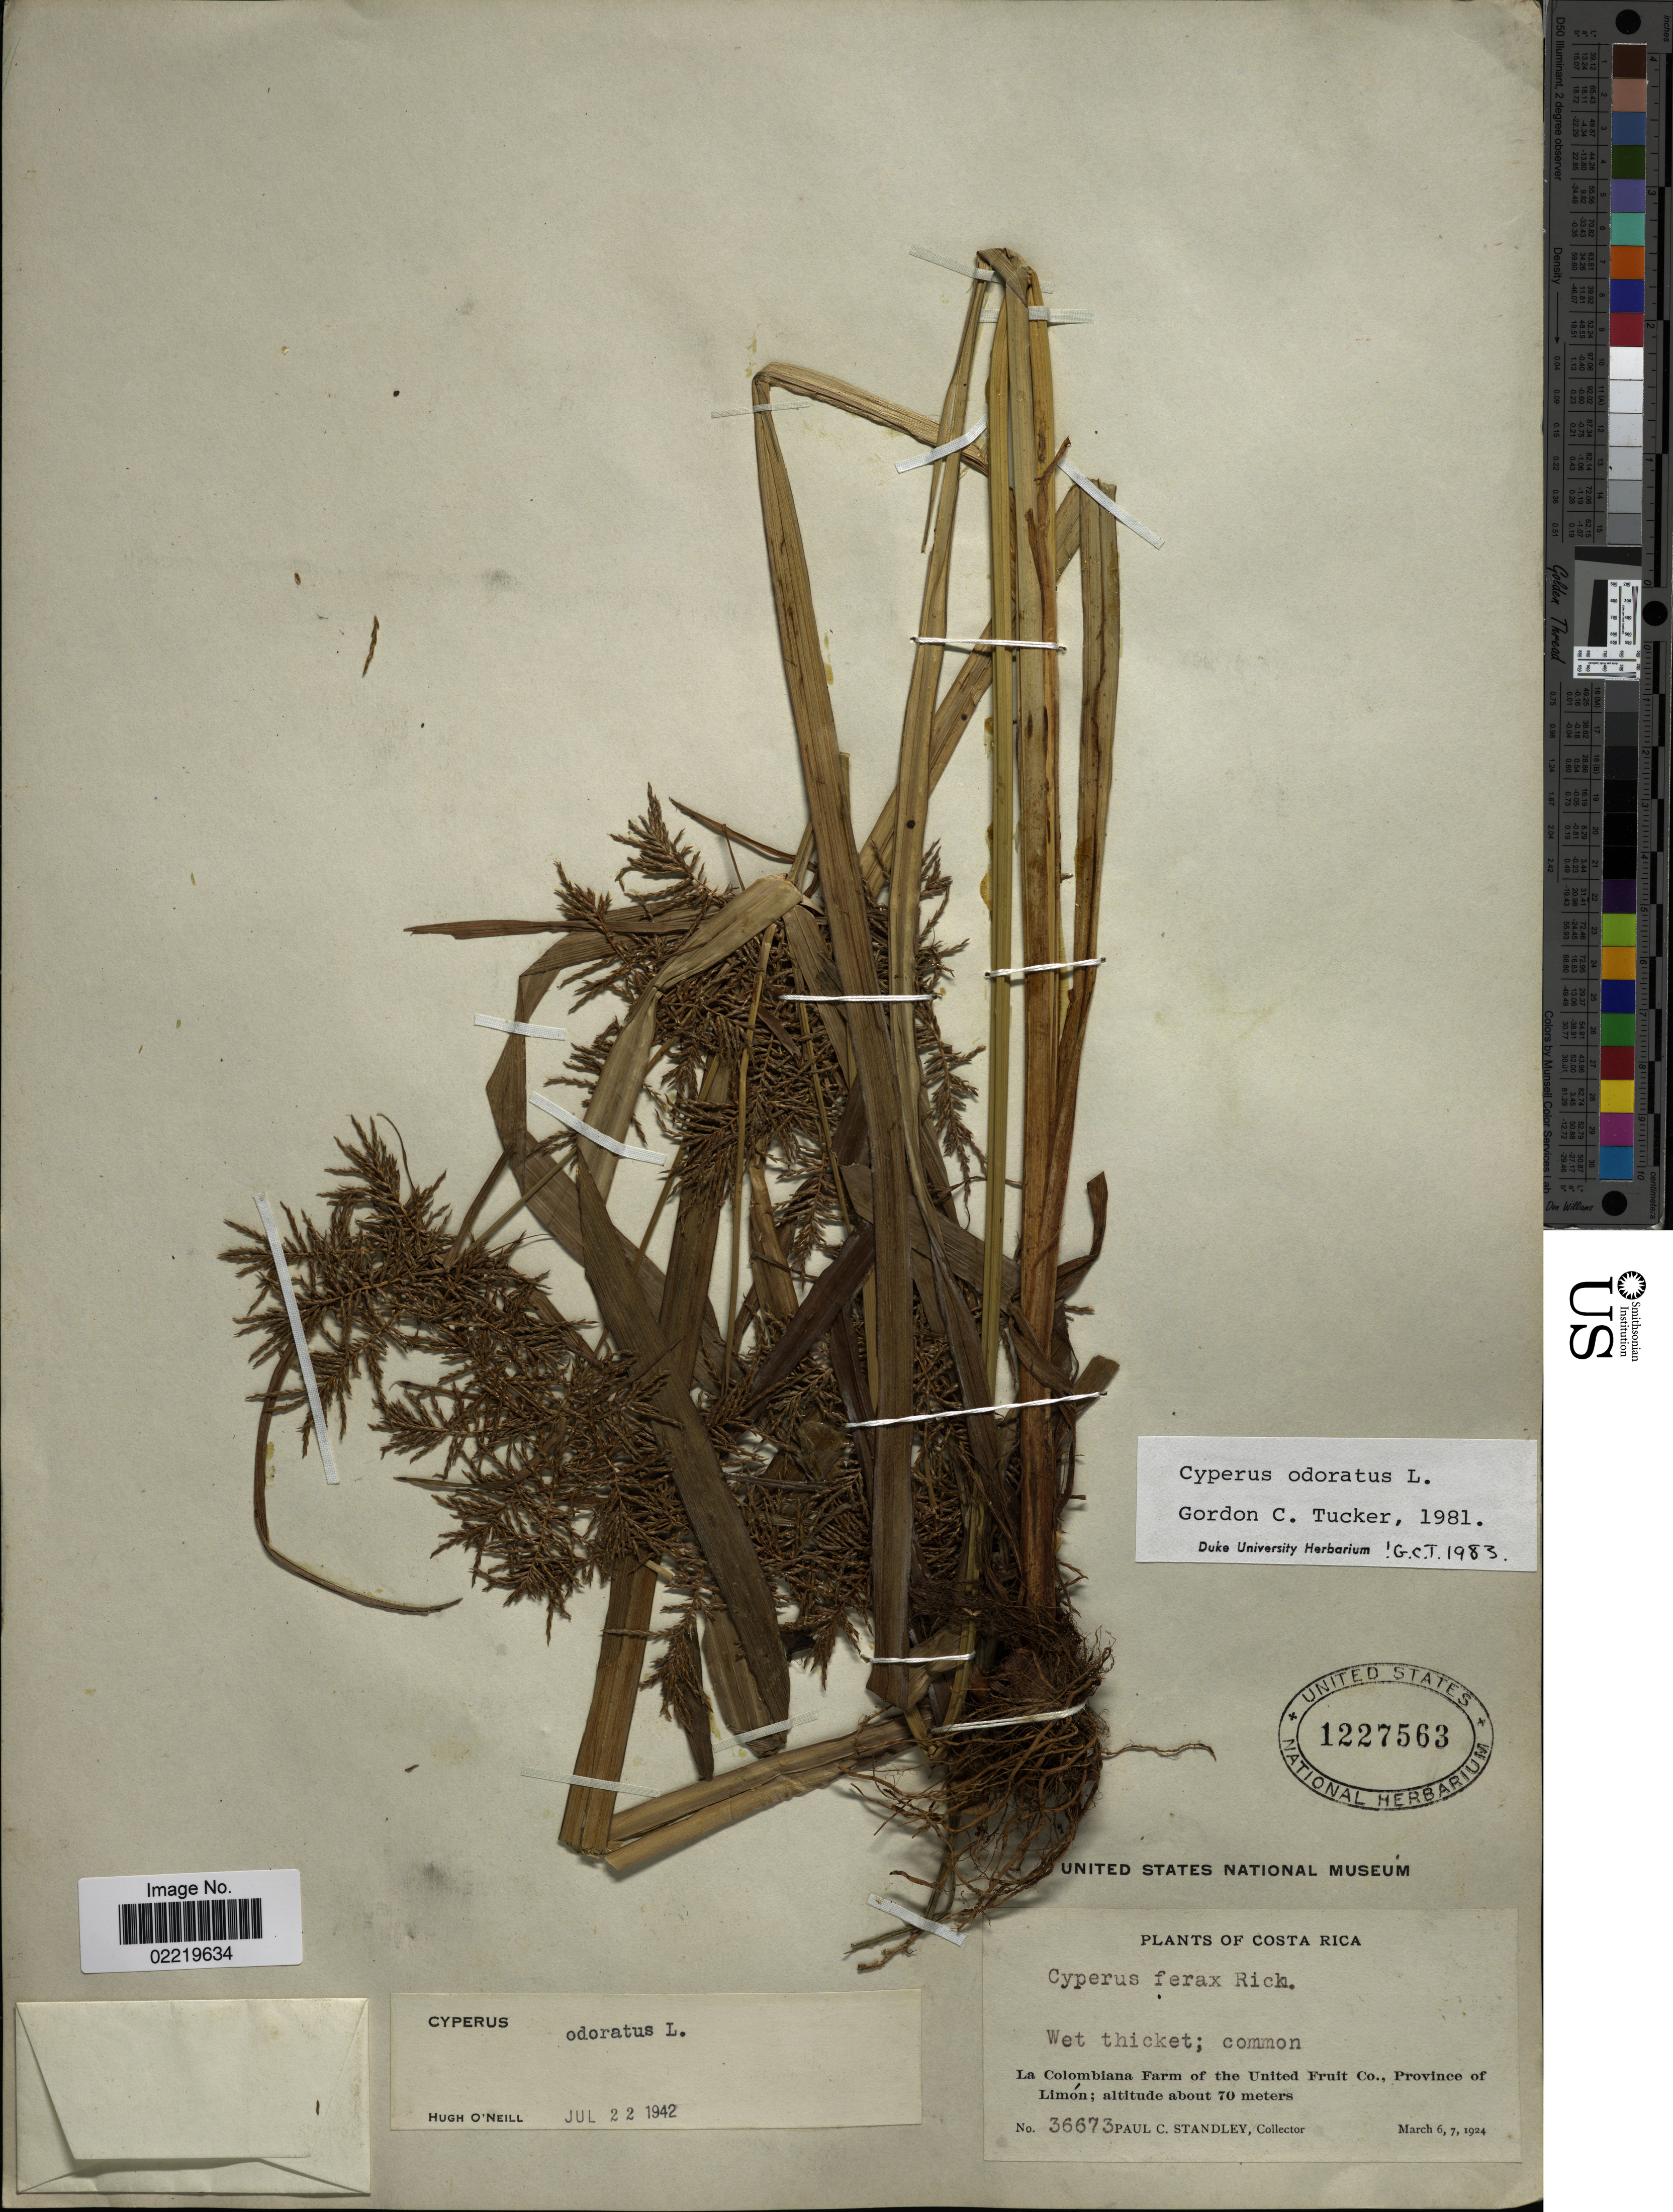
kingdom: Plantae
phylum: Tracheophyta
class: Liliopsida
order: Poales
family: Cyperaceae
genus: Cyperus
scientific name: Cyperus odoratus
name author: L.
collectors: P. C. Standley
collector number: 36673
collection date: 1924-03-06/1924-03-07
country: Costa Rica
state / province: Limón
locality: Wet thicket; common, La Colombuana Farm of the United Fruit Co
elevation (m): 70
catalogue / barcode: US 1227563